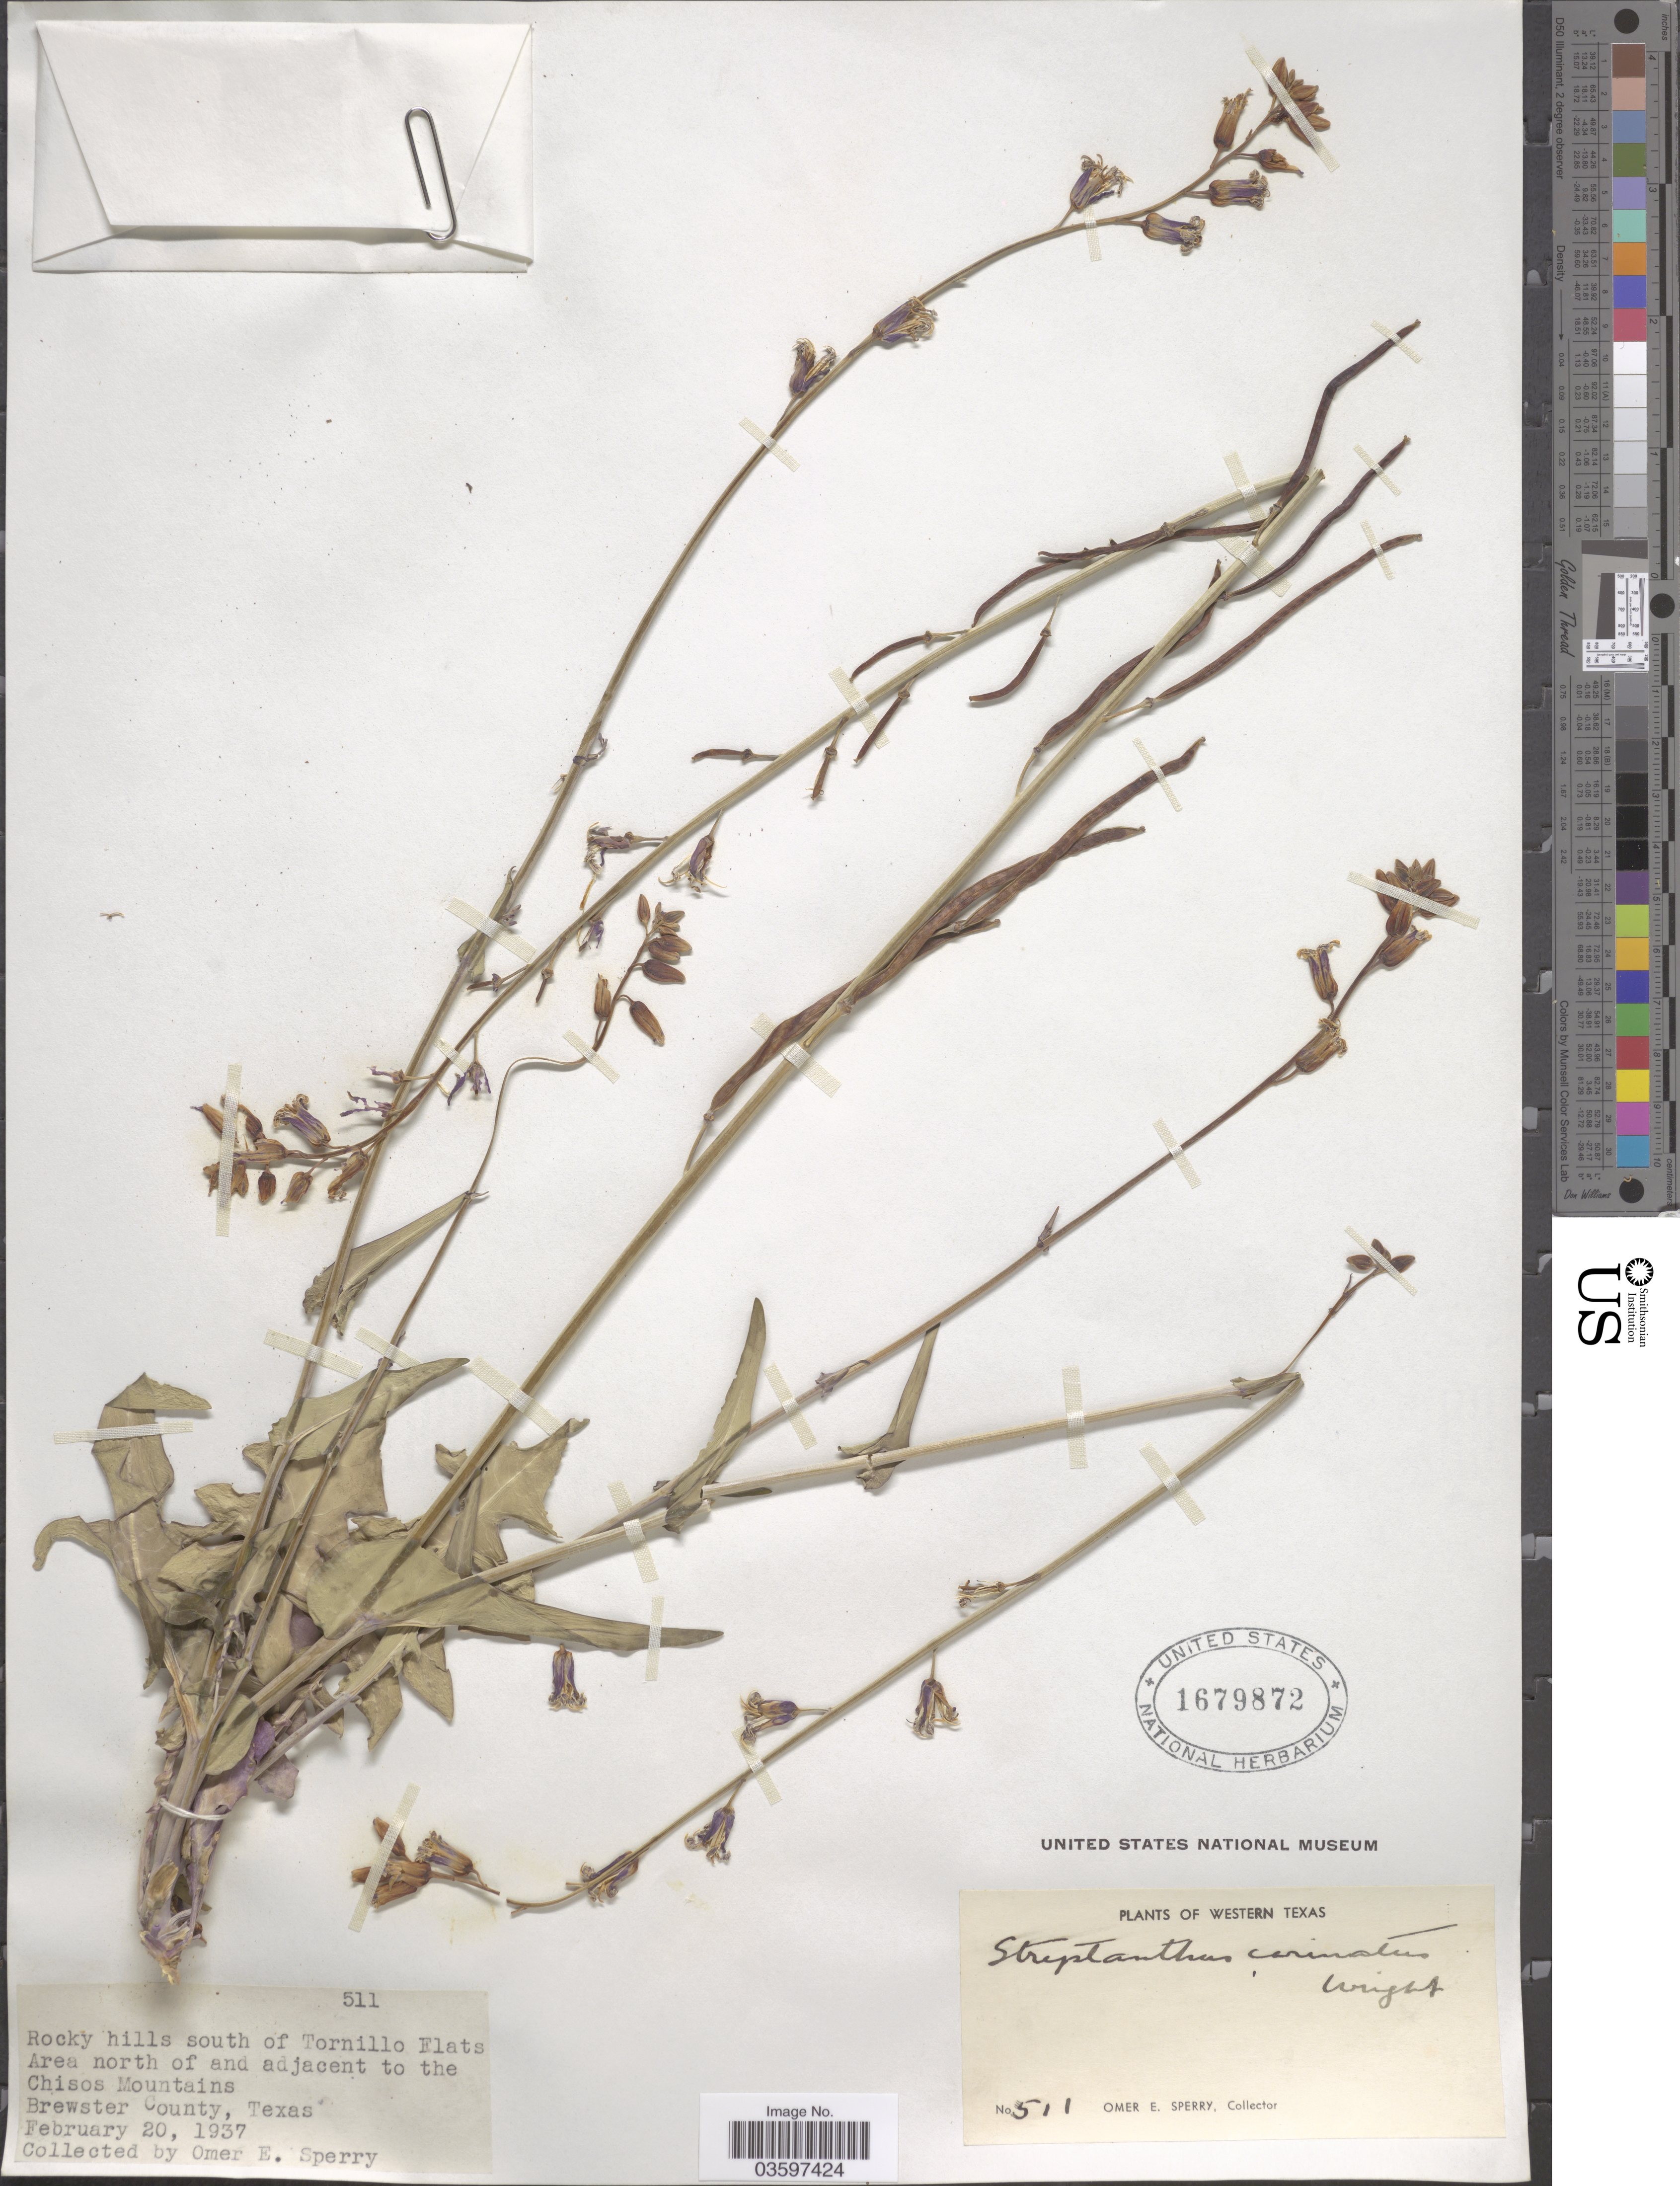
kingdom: Plantae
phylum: Tracheophyta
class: Magnoliopsida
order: Brassicales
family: Brassicaceae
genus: Streptanthus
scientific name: Streptanthus carinatus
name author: C. Wright ex A. Gray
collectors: O. E. Sperry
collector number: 511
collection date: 1937-02-20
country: United States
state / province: Texas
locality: Western Texas. Rocky hills south of Tornillo Flats. Area north of and adjacent to the Chisos Mountains, Brewster County.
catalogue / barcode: US 1679872